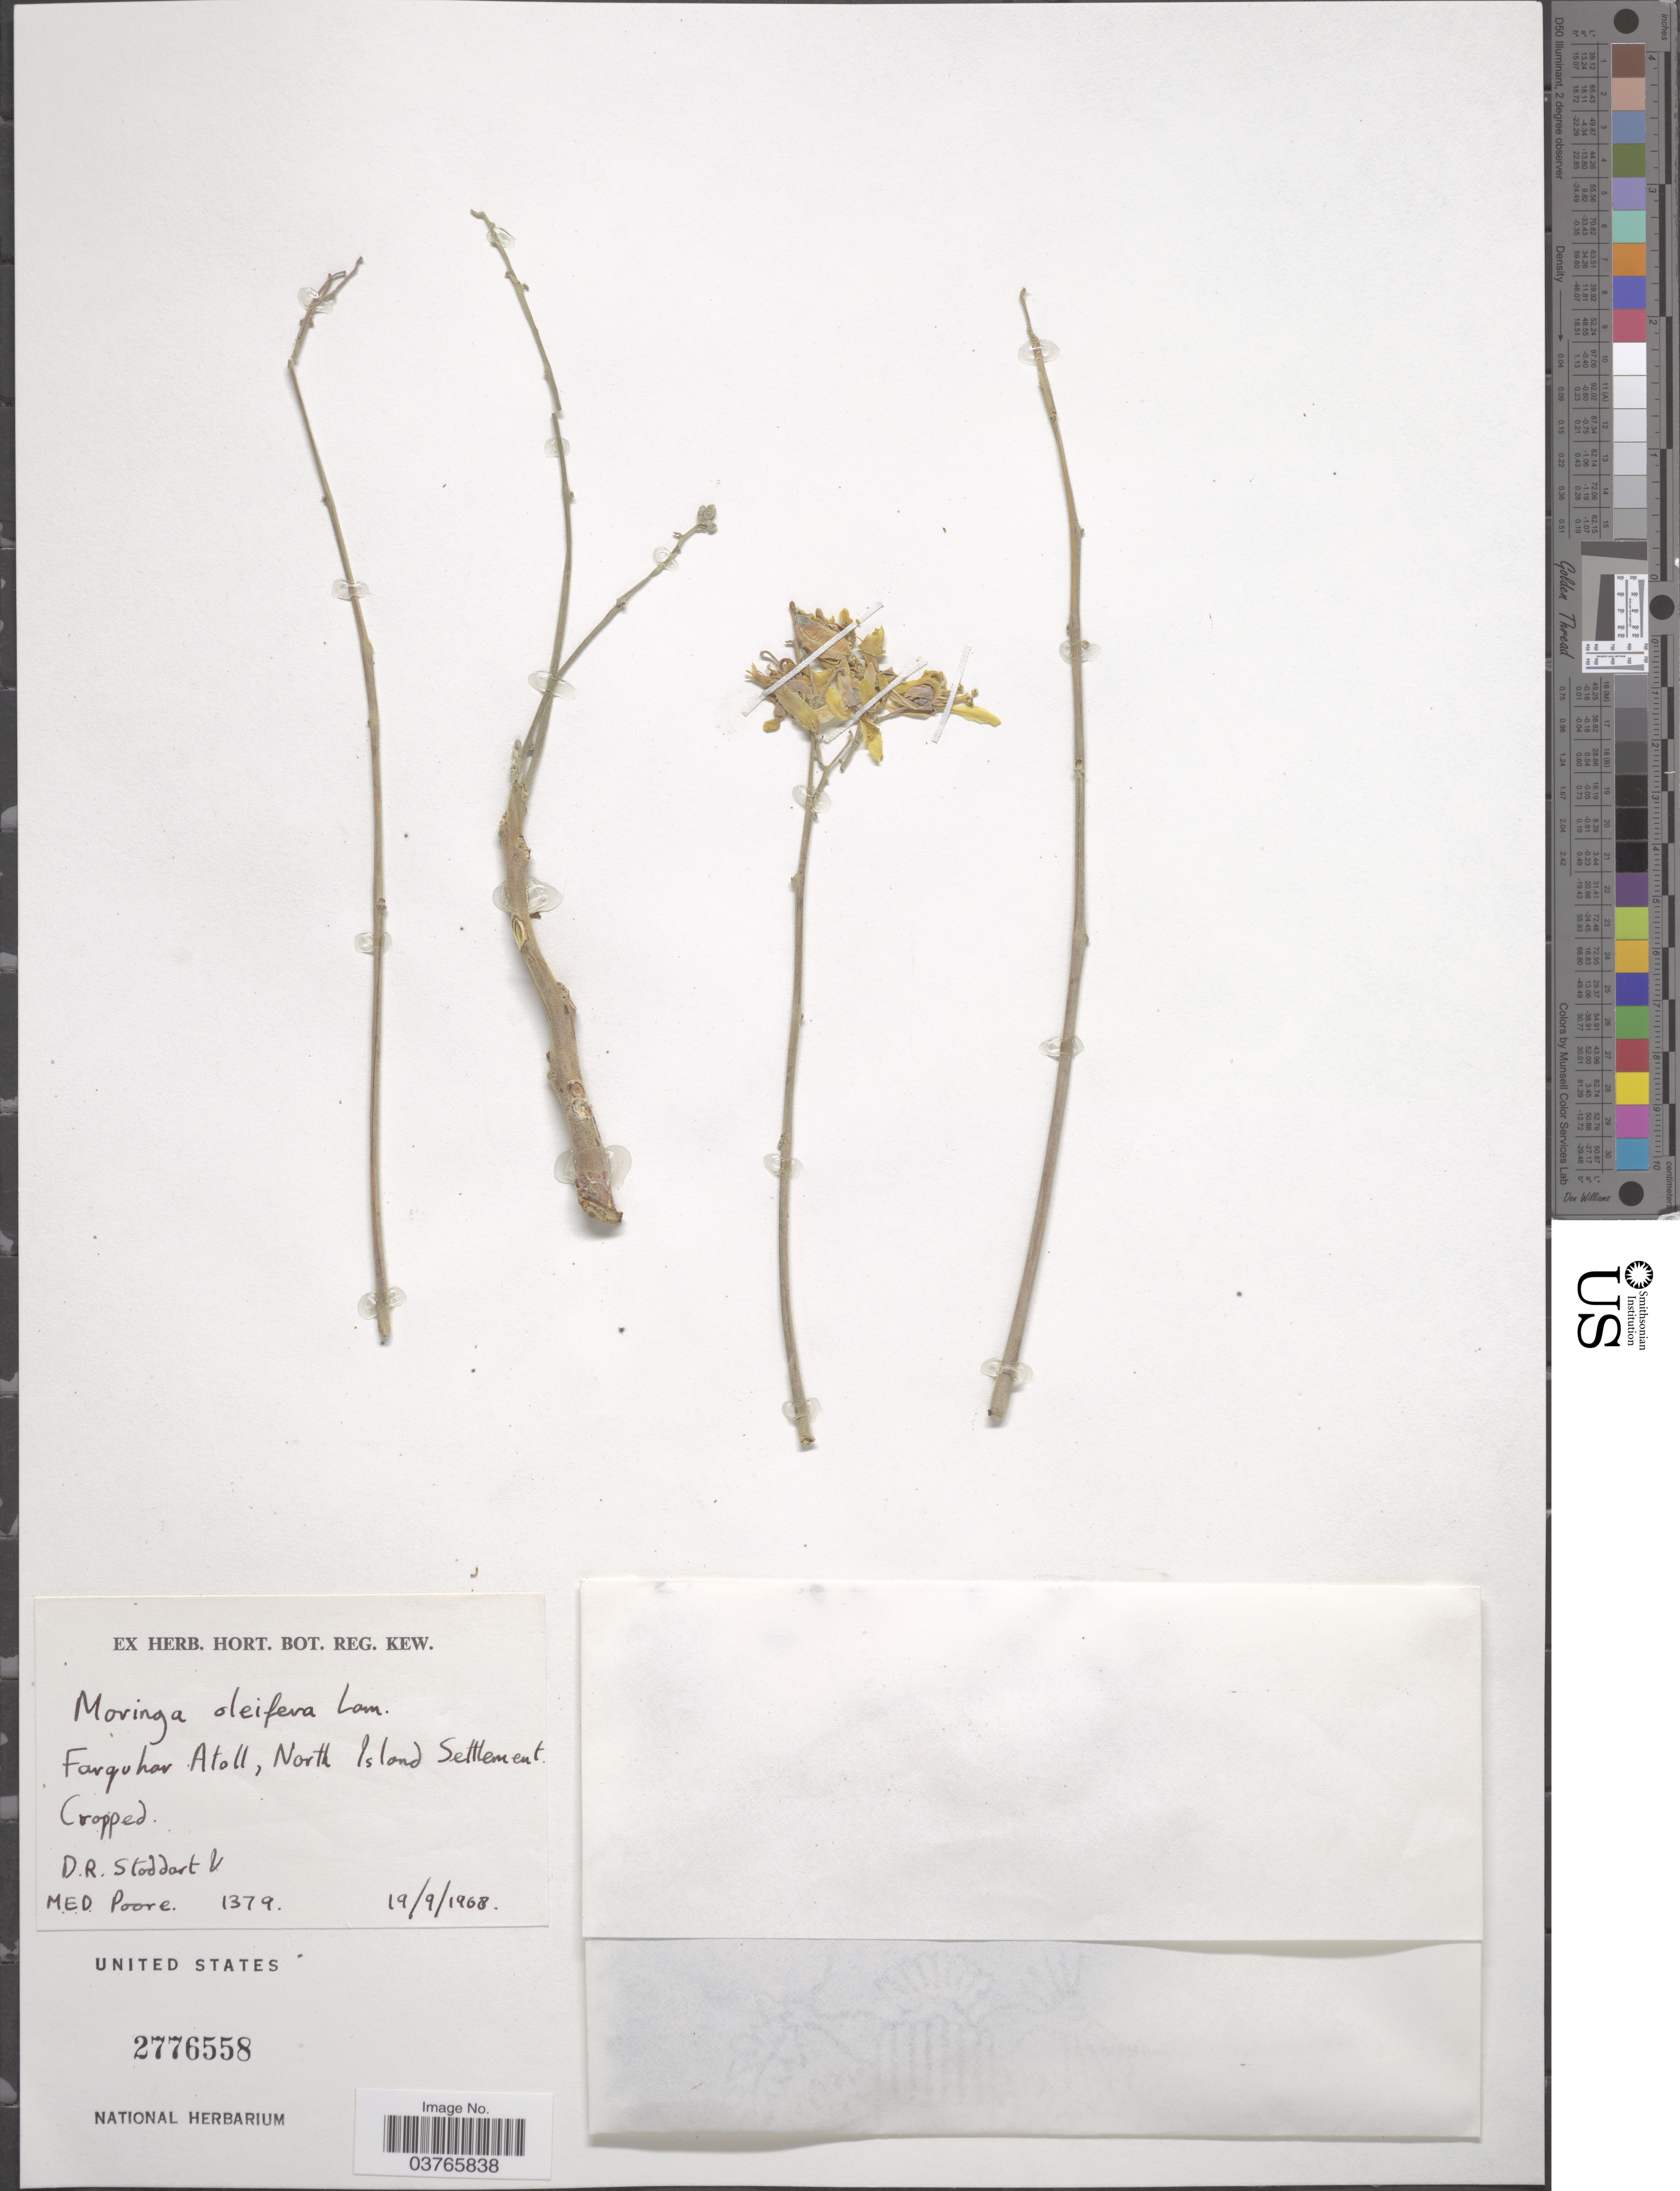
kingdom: Plantae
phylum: Tracheophyta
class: Magnoliopsida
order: Brassicales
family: Moringaceae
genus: Moringa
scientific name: Moringa oleifera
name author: Lam.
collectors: D. R. Stoddart & M. E. D. Poore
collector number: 1379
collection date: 1968-09-19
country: Seychelles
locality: Farquhar Atoll, North Island Settlement. Cropped.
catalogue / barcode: US 2776558